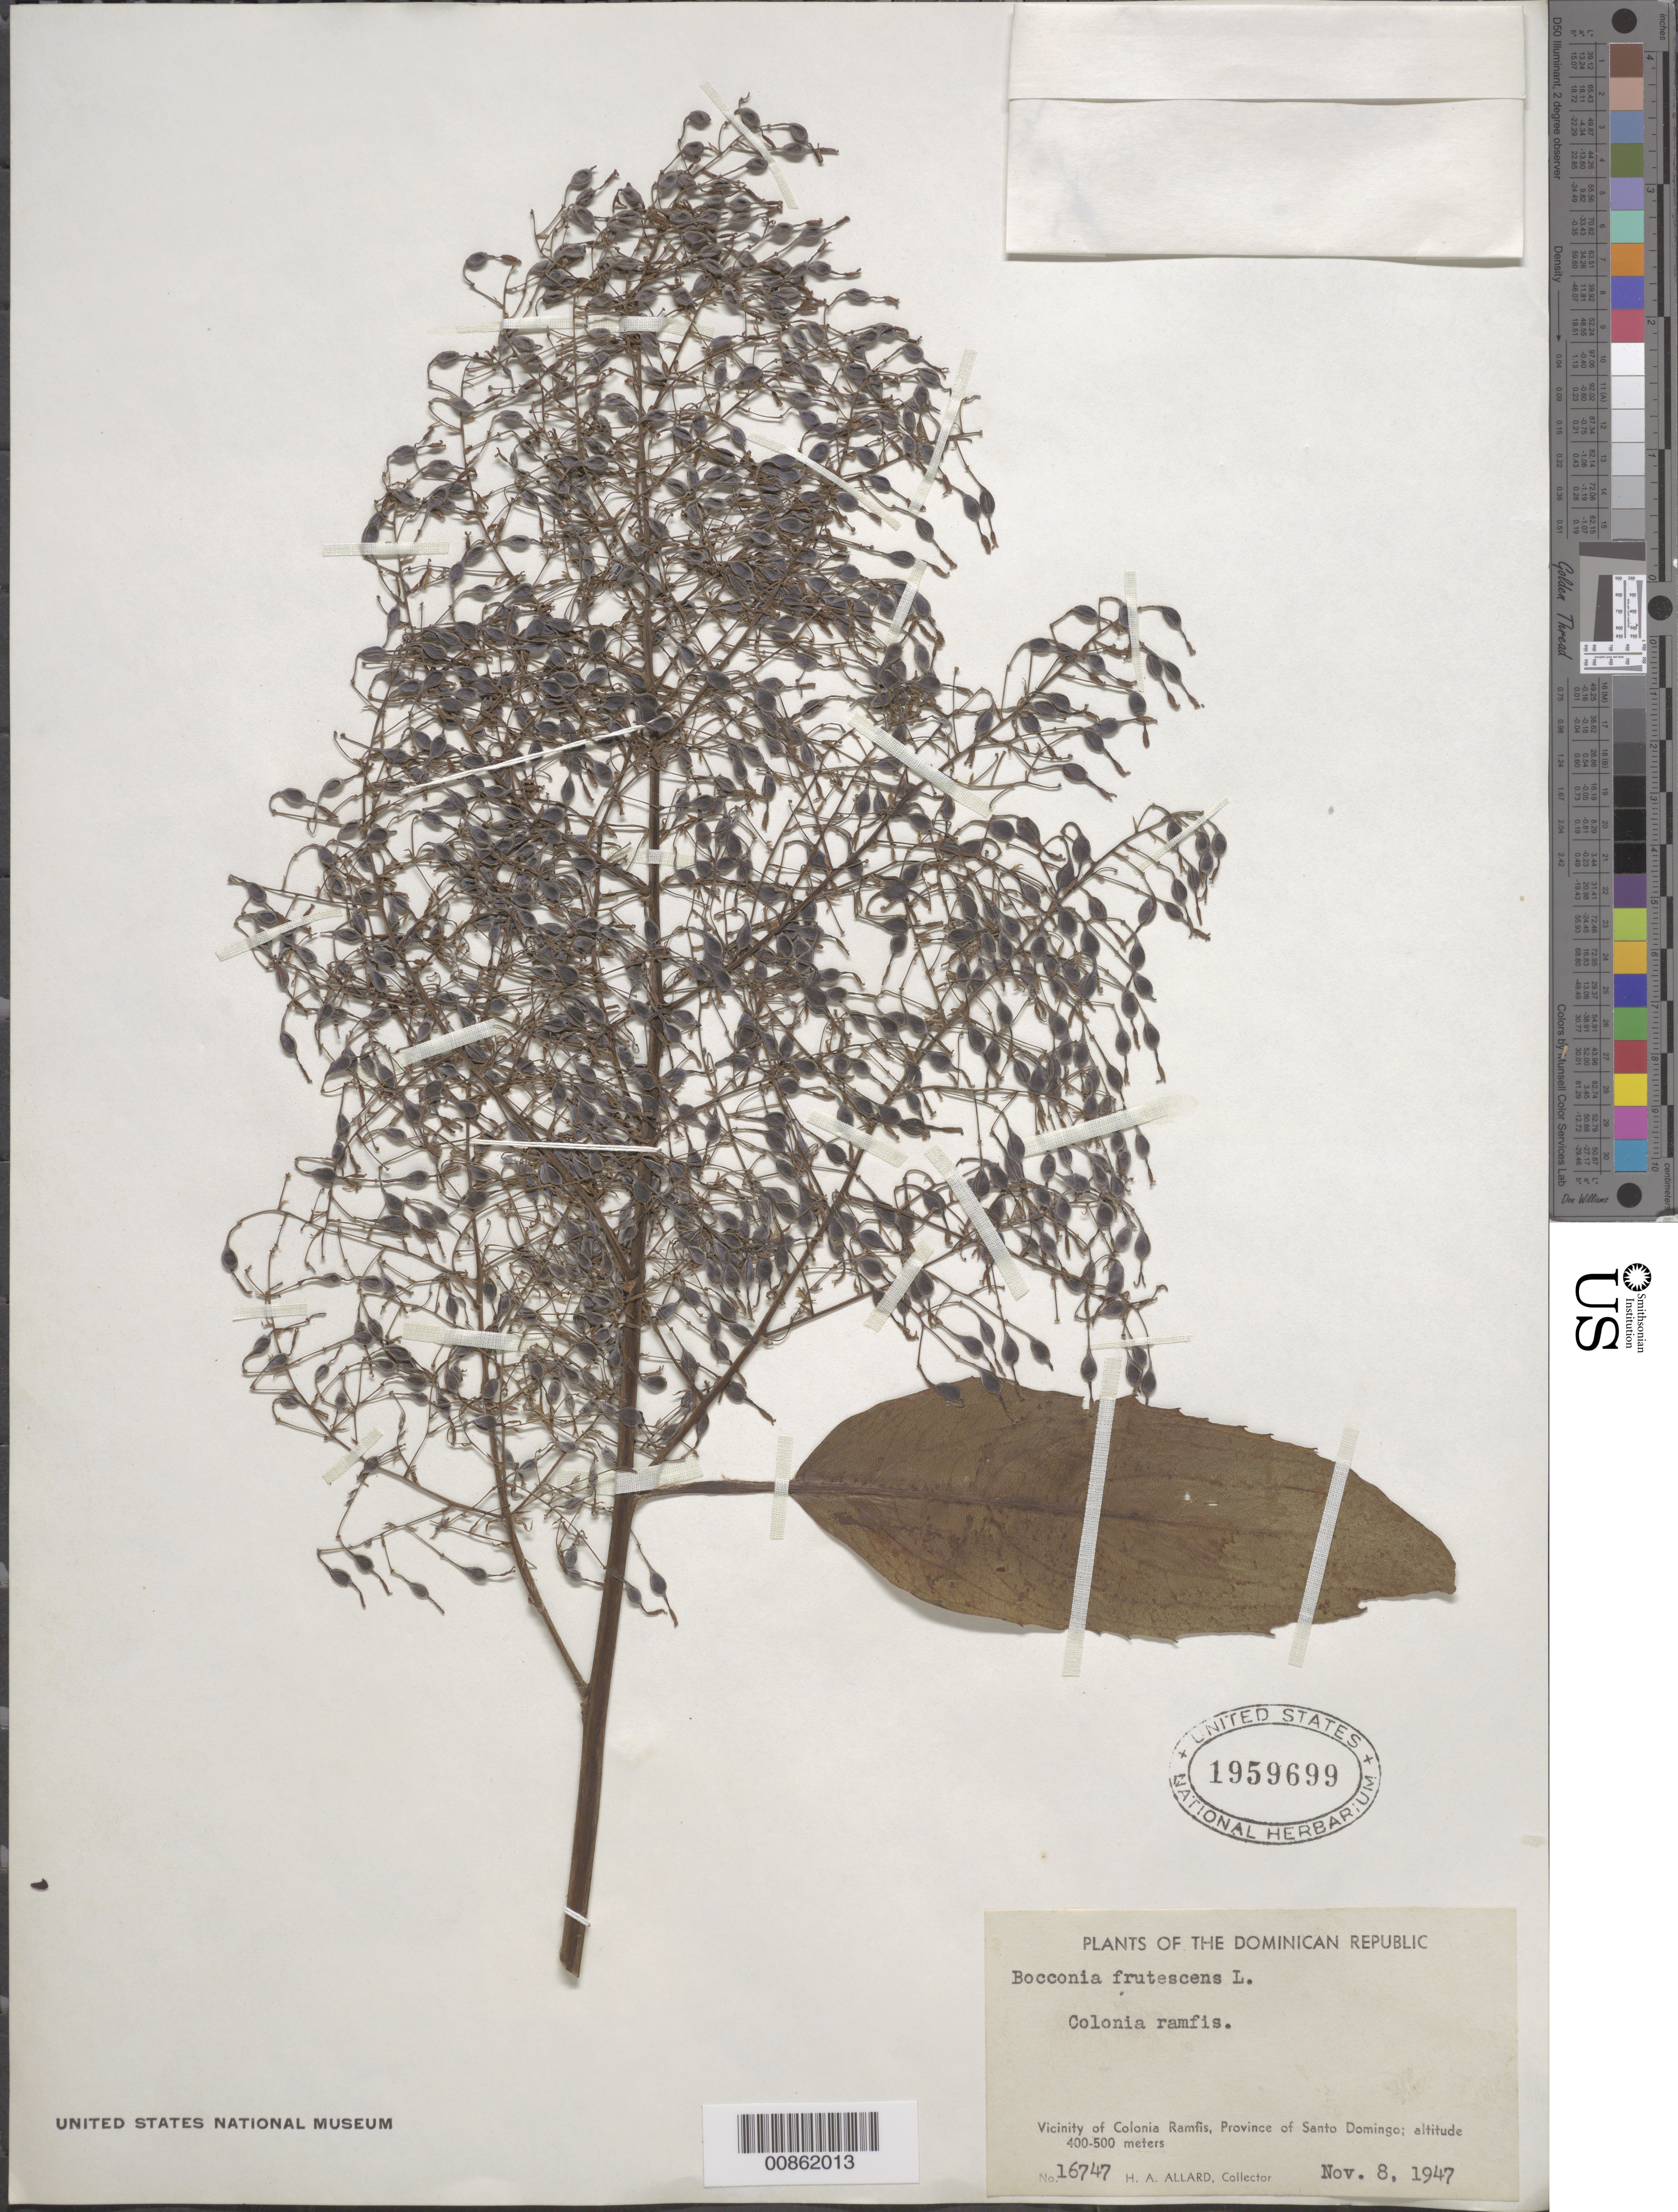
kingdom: Plantae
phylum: Tracheophyta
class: Magnoliopsida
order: Ranunculales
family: Papaveraceae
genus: Bocconia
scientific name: Bocconia frutescens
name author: L.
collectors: H. A. Allard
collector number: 16747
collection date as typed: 08 Nov 1947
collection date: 1947-11-08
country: Dominican Republic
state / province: Distrito Nacional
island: Hispaniola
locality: Colonia Ramfis, Province of Santo Domingo (obsolete).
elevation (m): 400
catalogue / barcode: US 1959699